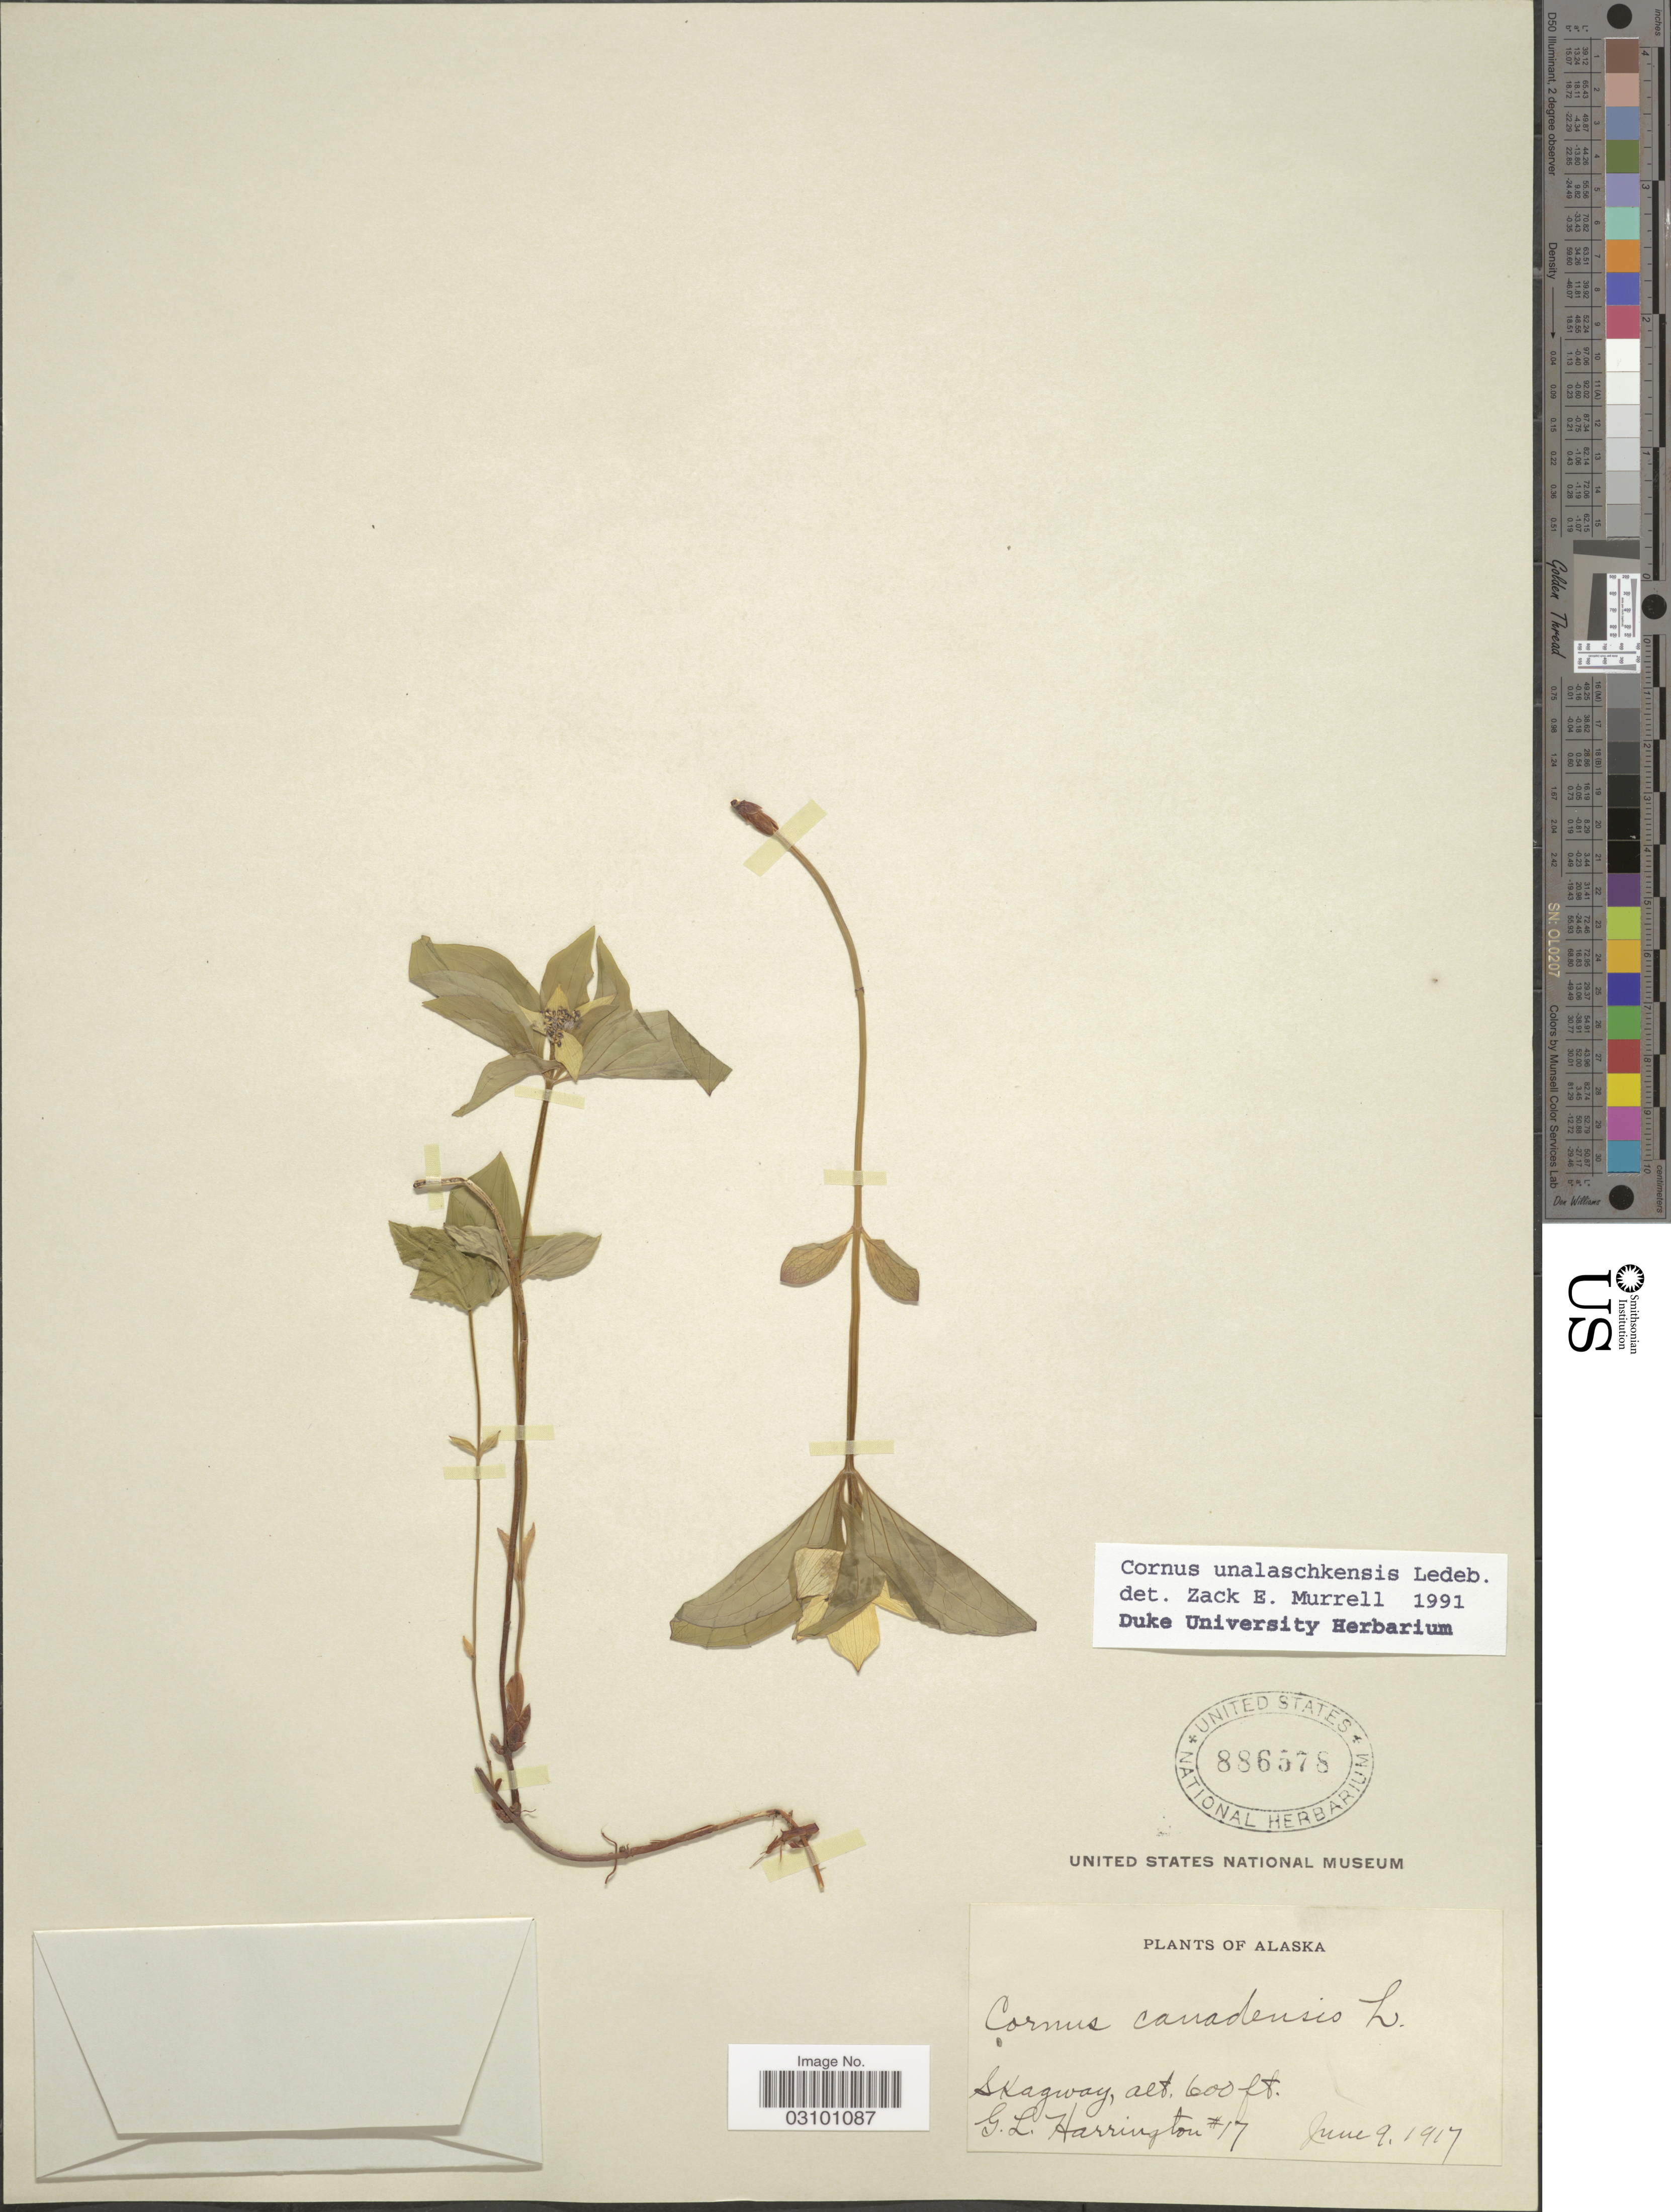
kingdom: Plantae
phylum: Tracheophyta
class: Magnoliopsida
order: Cornales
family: Cornaceae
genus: Cornus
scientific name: Cornus unalaschkensis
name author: Ledeb.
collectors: G. Harrington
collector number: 17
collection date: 1917-06-09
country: United States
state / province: Alaska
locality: Skagway.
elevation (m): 183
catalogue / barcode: US 886578